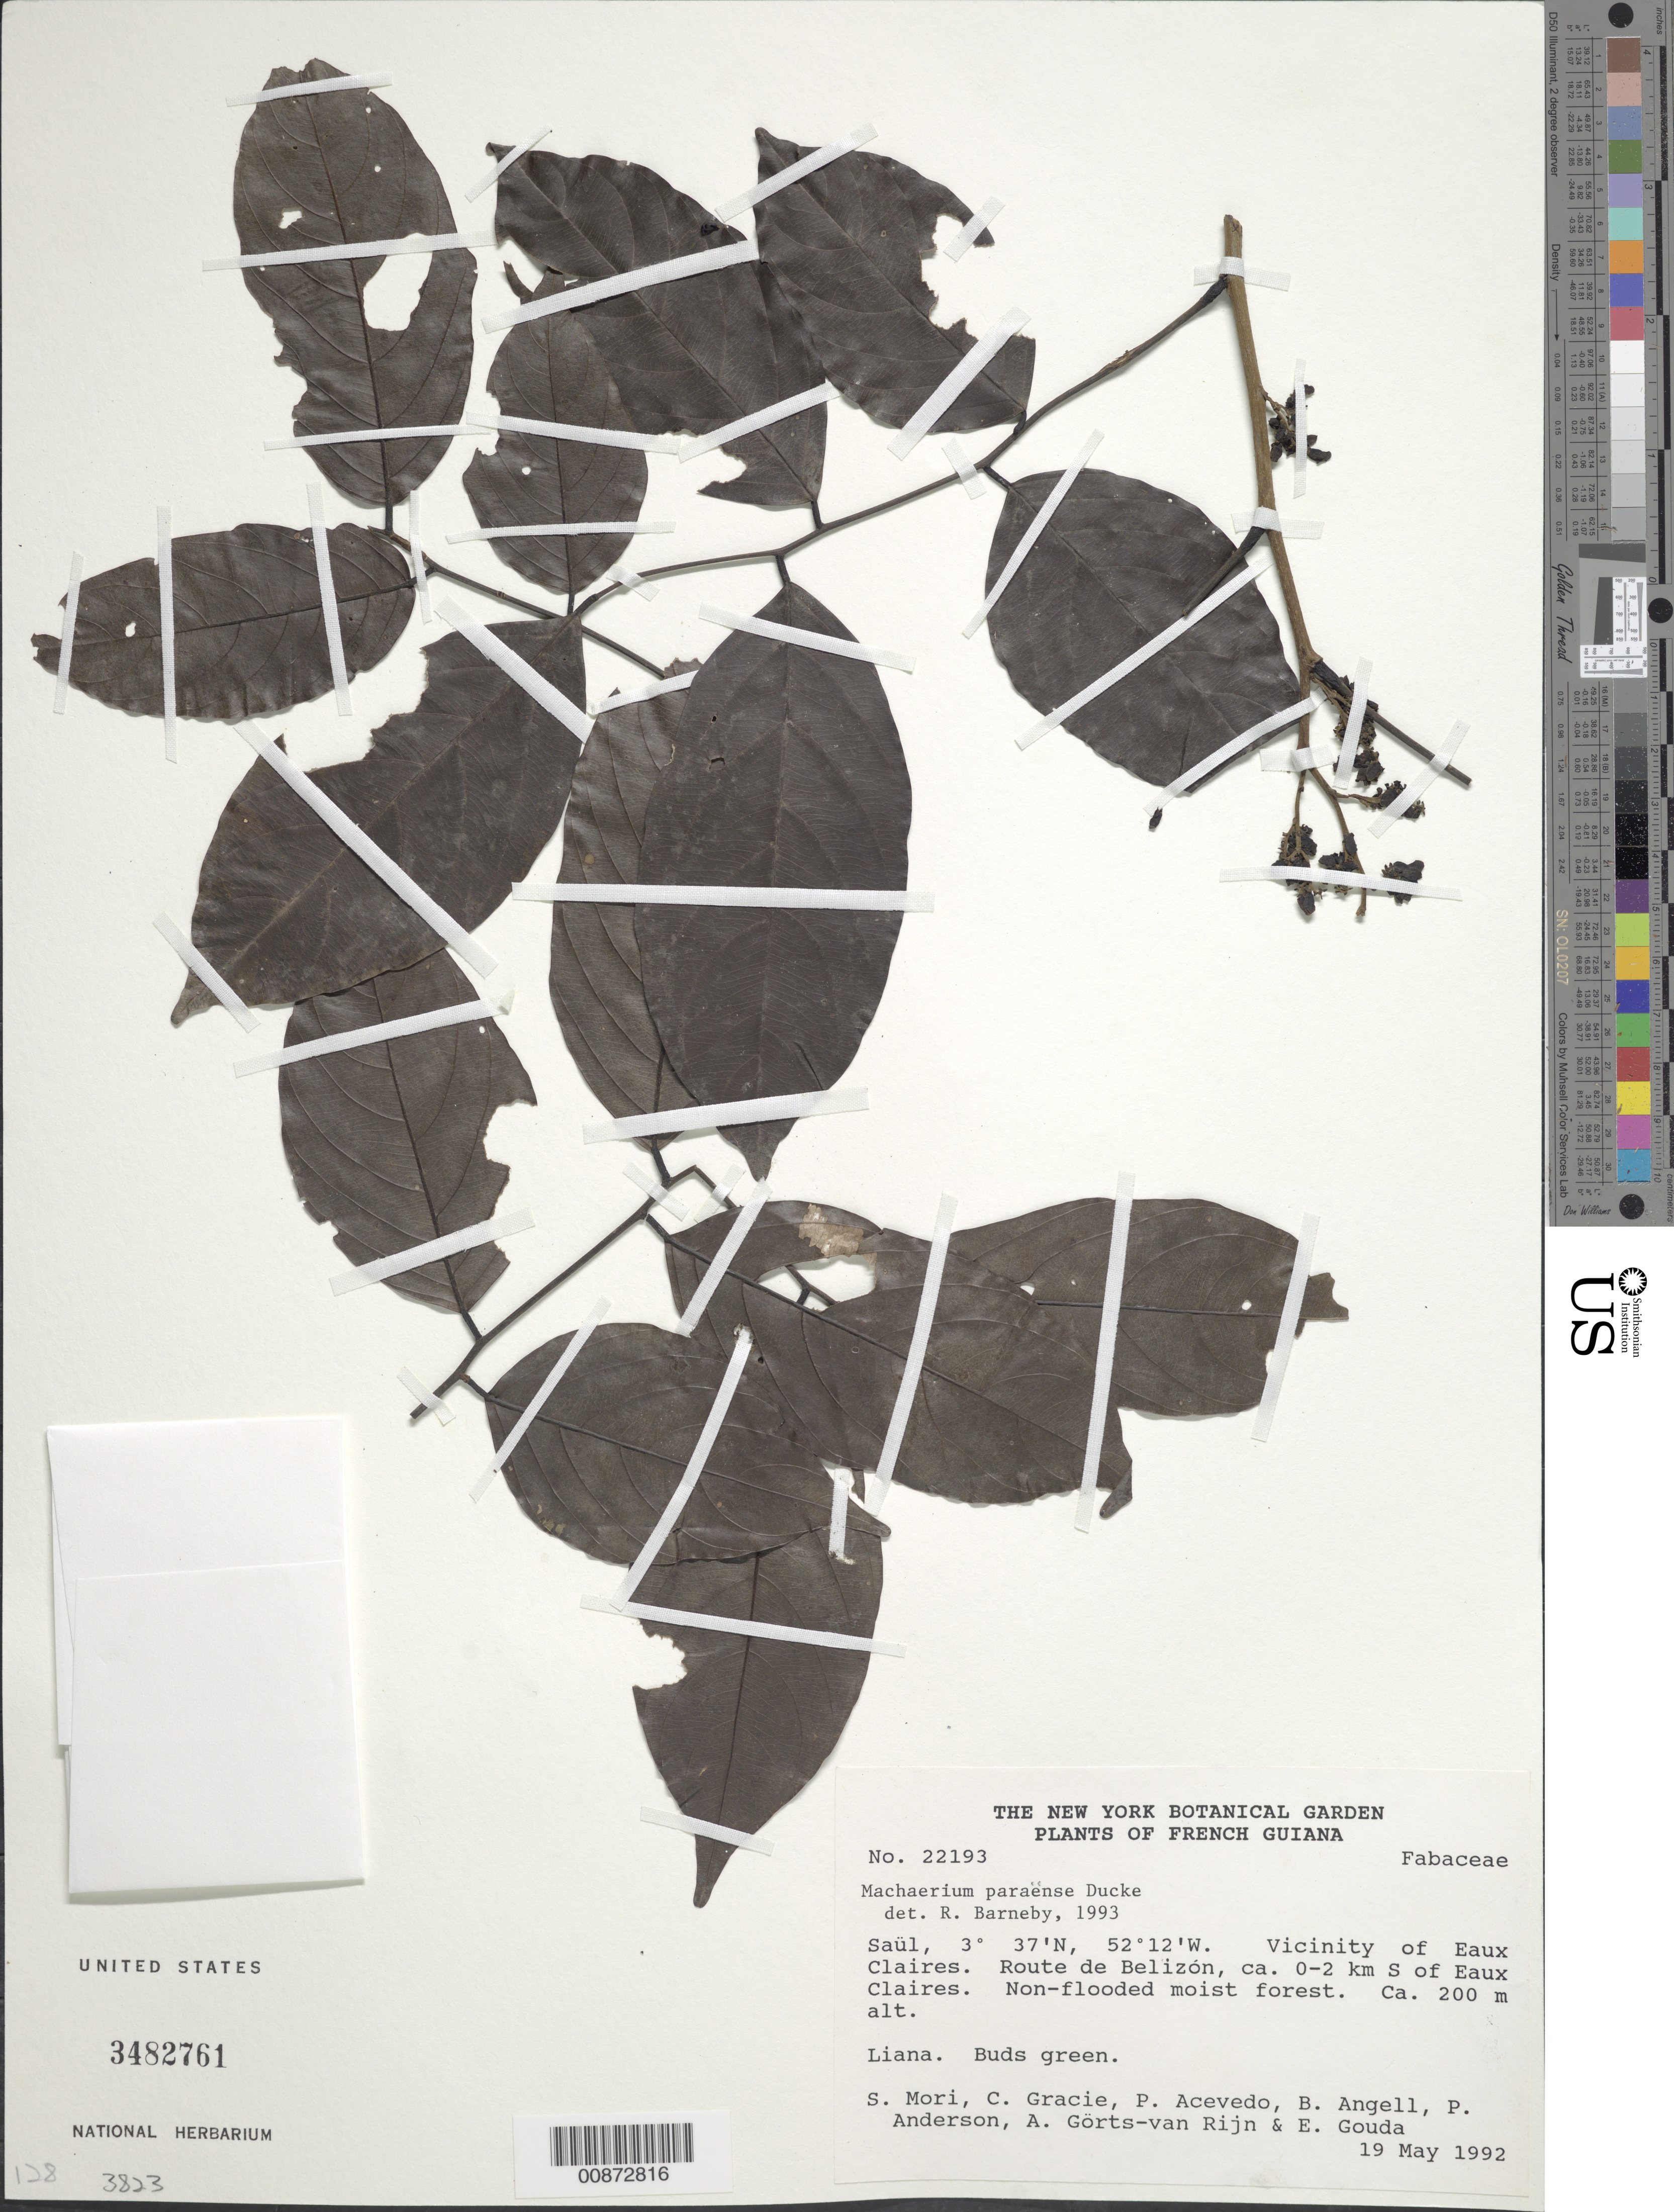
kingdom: Plantae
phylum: Tracheophyta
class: Magnoliopsida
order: Fabales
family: Fabaceae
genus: Machaerium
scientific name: Machaerium paraense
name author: Ducke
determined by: Barneby, Rupert C., (NY)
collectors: S. Mori, C. A. Gracie, P. Acevedo-Rodr., Bobbi Angell, P. Anderson, A. .R. A. Görts-van Rijn & E. J. Gouda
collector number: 22193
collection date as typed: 19-May-92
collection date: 1992-05-19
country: French Guiana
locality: Saül, vicinity of Eaux Claires, Rte. de Belizon, ca. 0-2 km S of Eaux Claires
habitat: Non-flooded moist forest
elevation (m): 200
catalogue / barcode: US 3482761